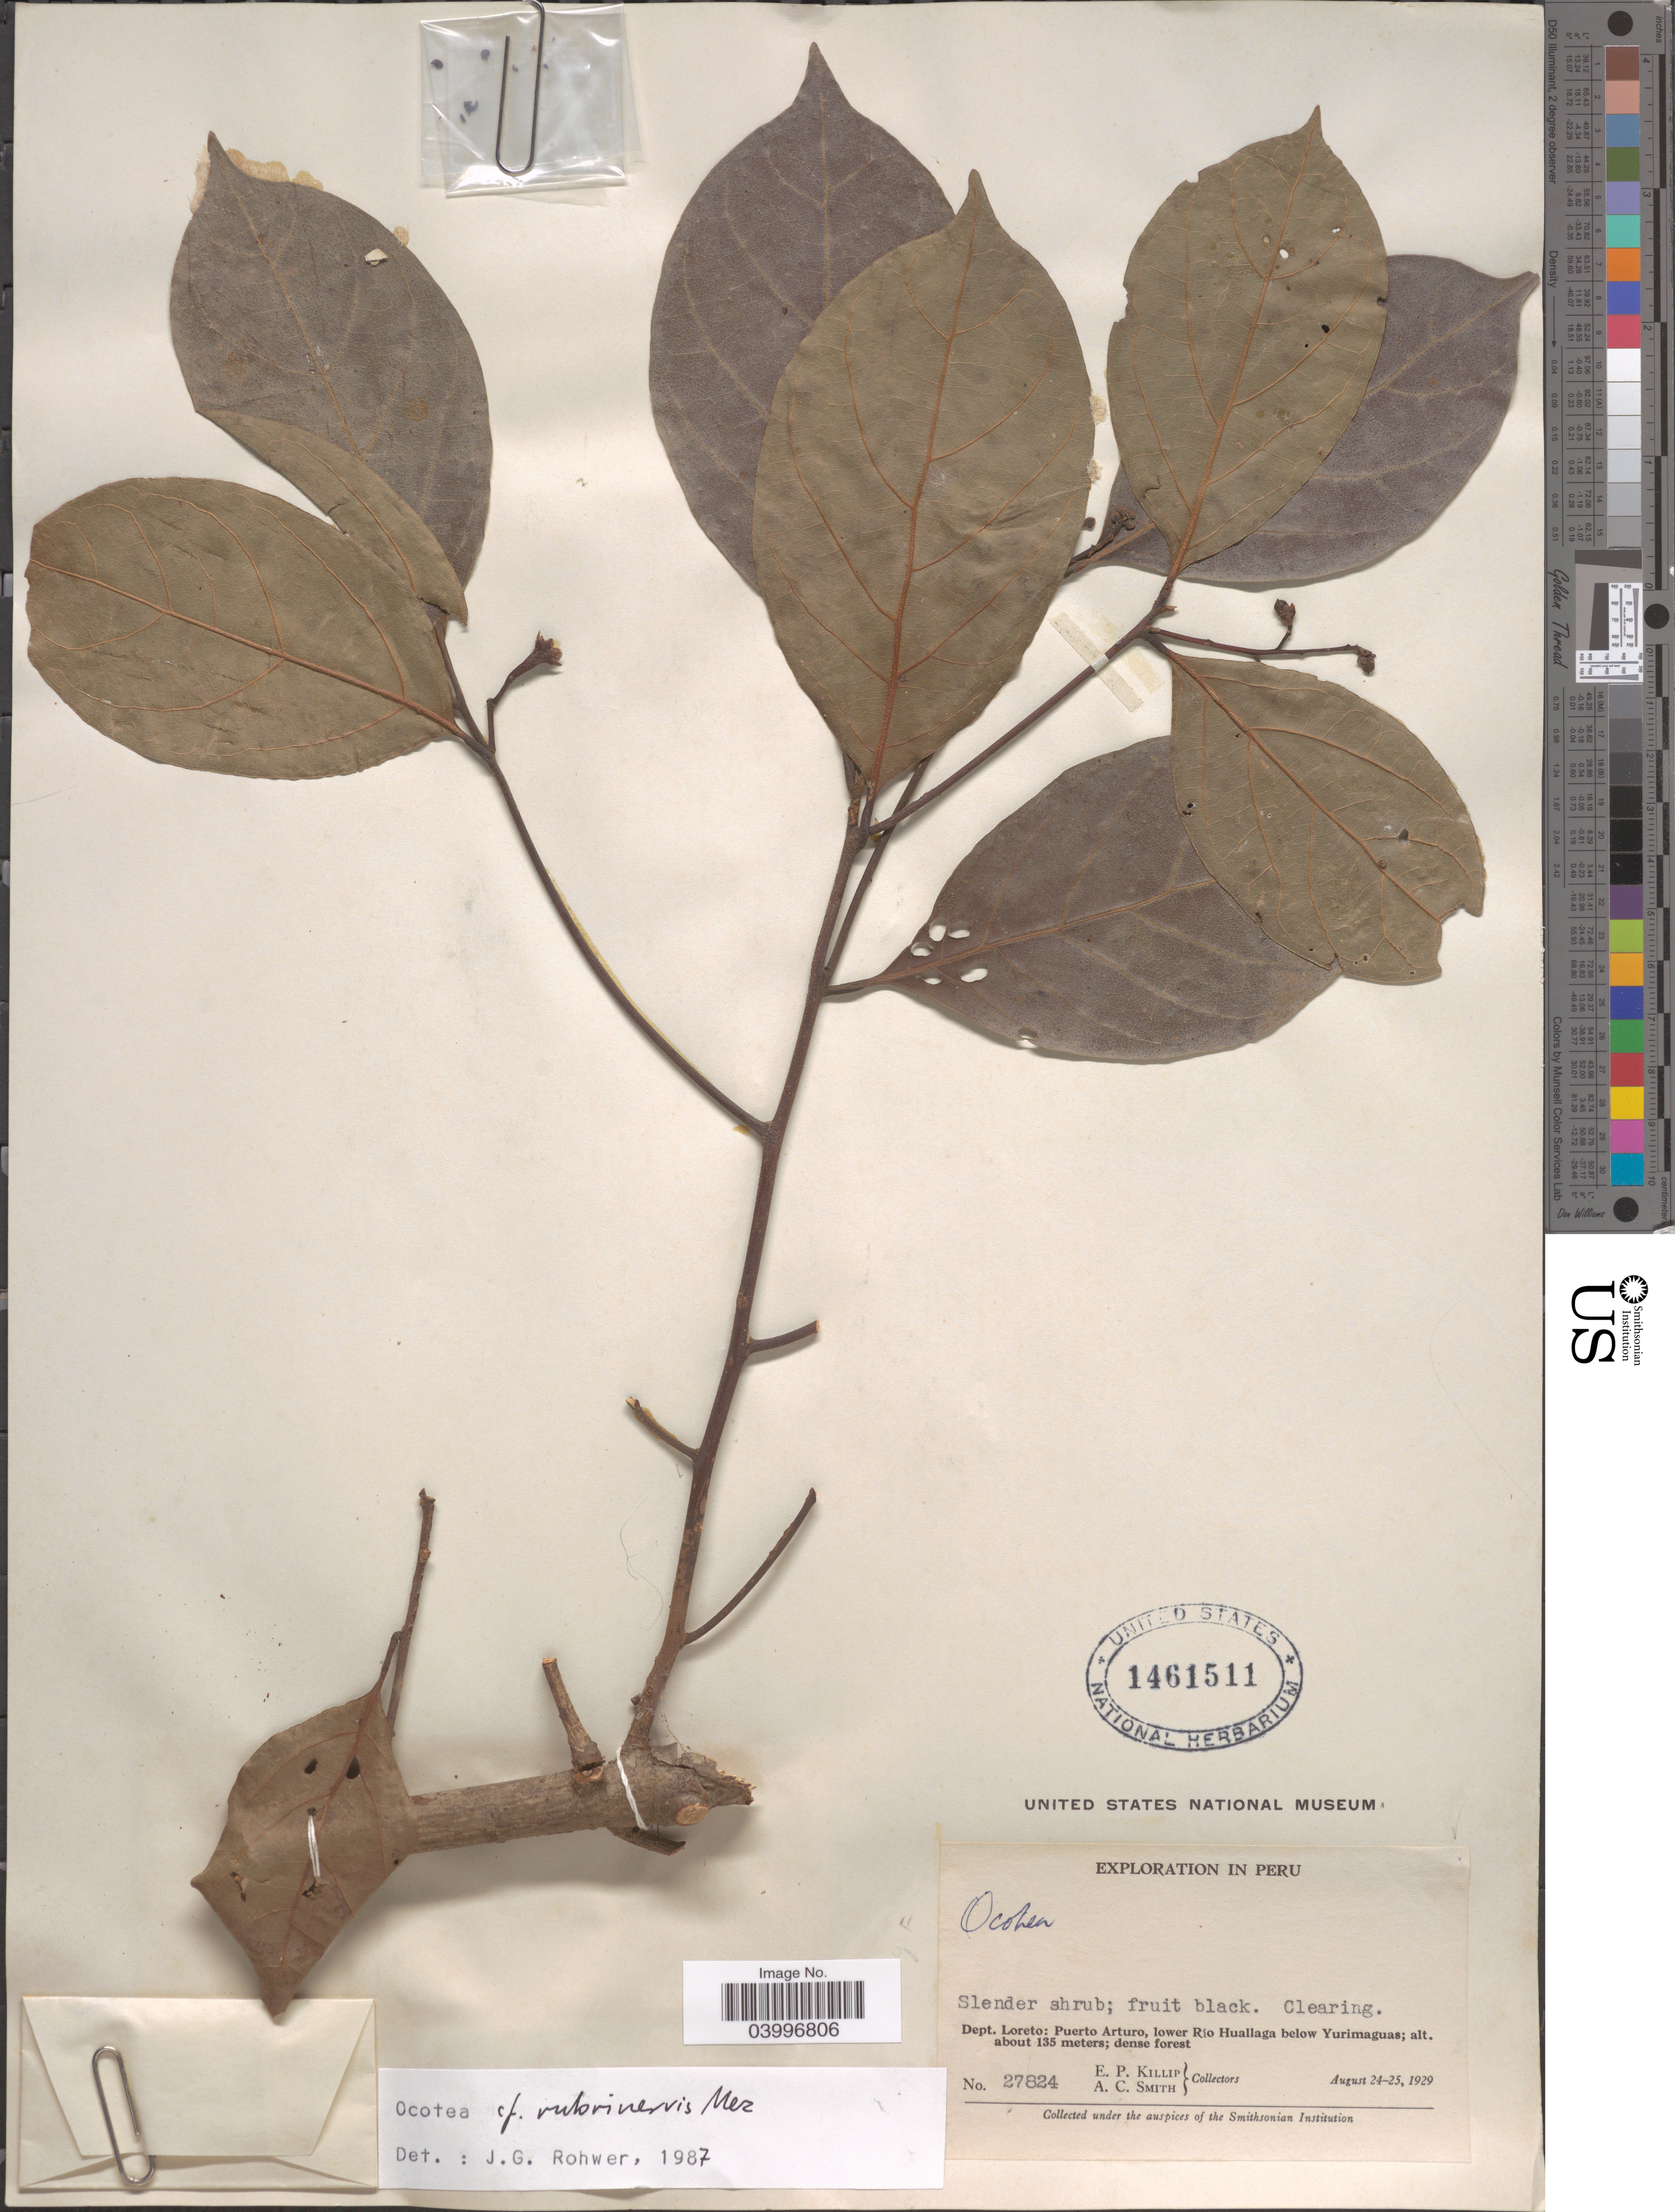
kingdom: Plantae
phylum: Tracheophyta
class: Magnoliopsida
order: Laurales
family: Lauraceae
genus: Ocotea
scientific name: Ocotea rubrinervis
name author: Mez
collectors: E. P. Killip & A. C. Smith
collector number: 27824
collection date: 1929-08-24/1929-08-25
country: Peru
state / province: Loreto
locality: Dept. Loreto: Puerto Arturo, lower Rio Huallaga below Yurimaguas.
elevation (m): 135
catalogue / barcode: US 1461511